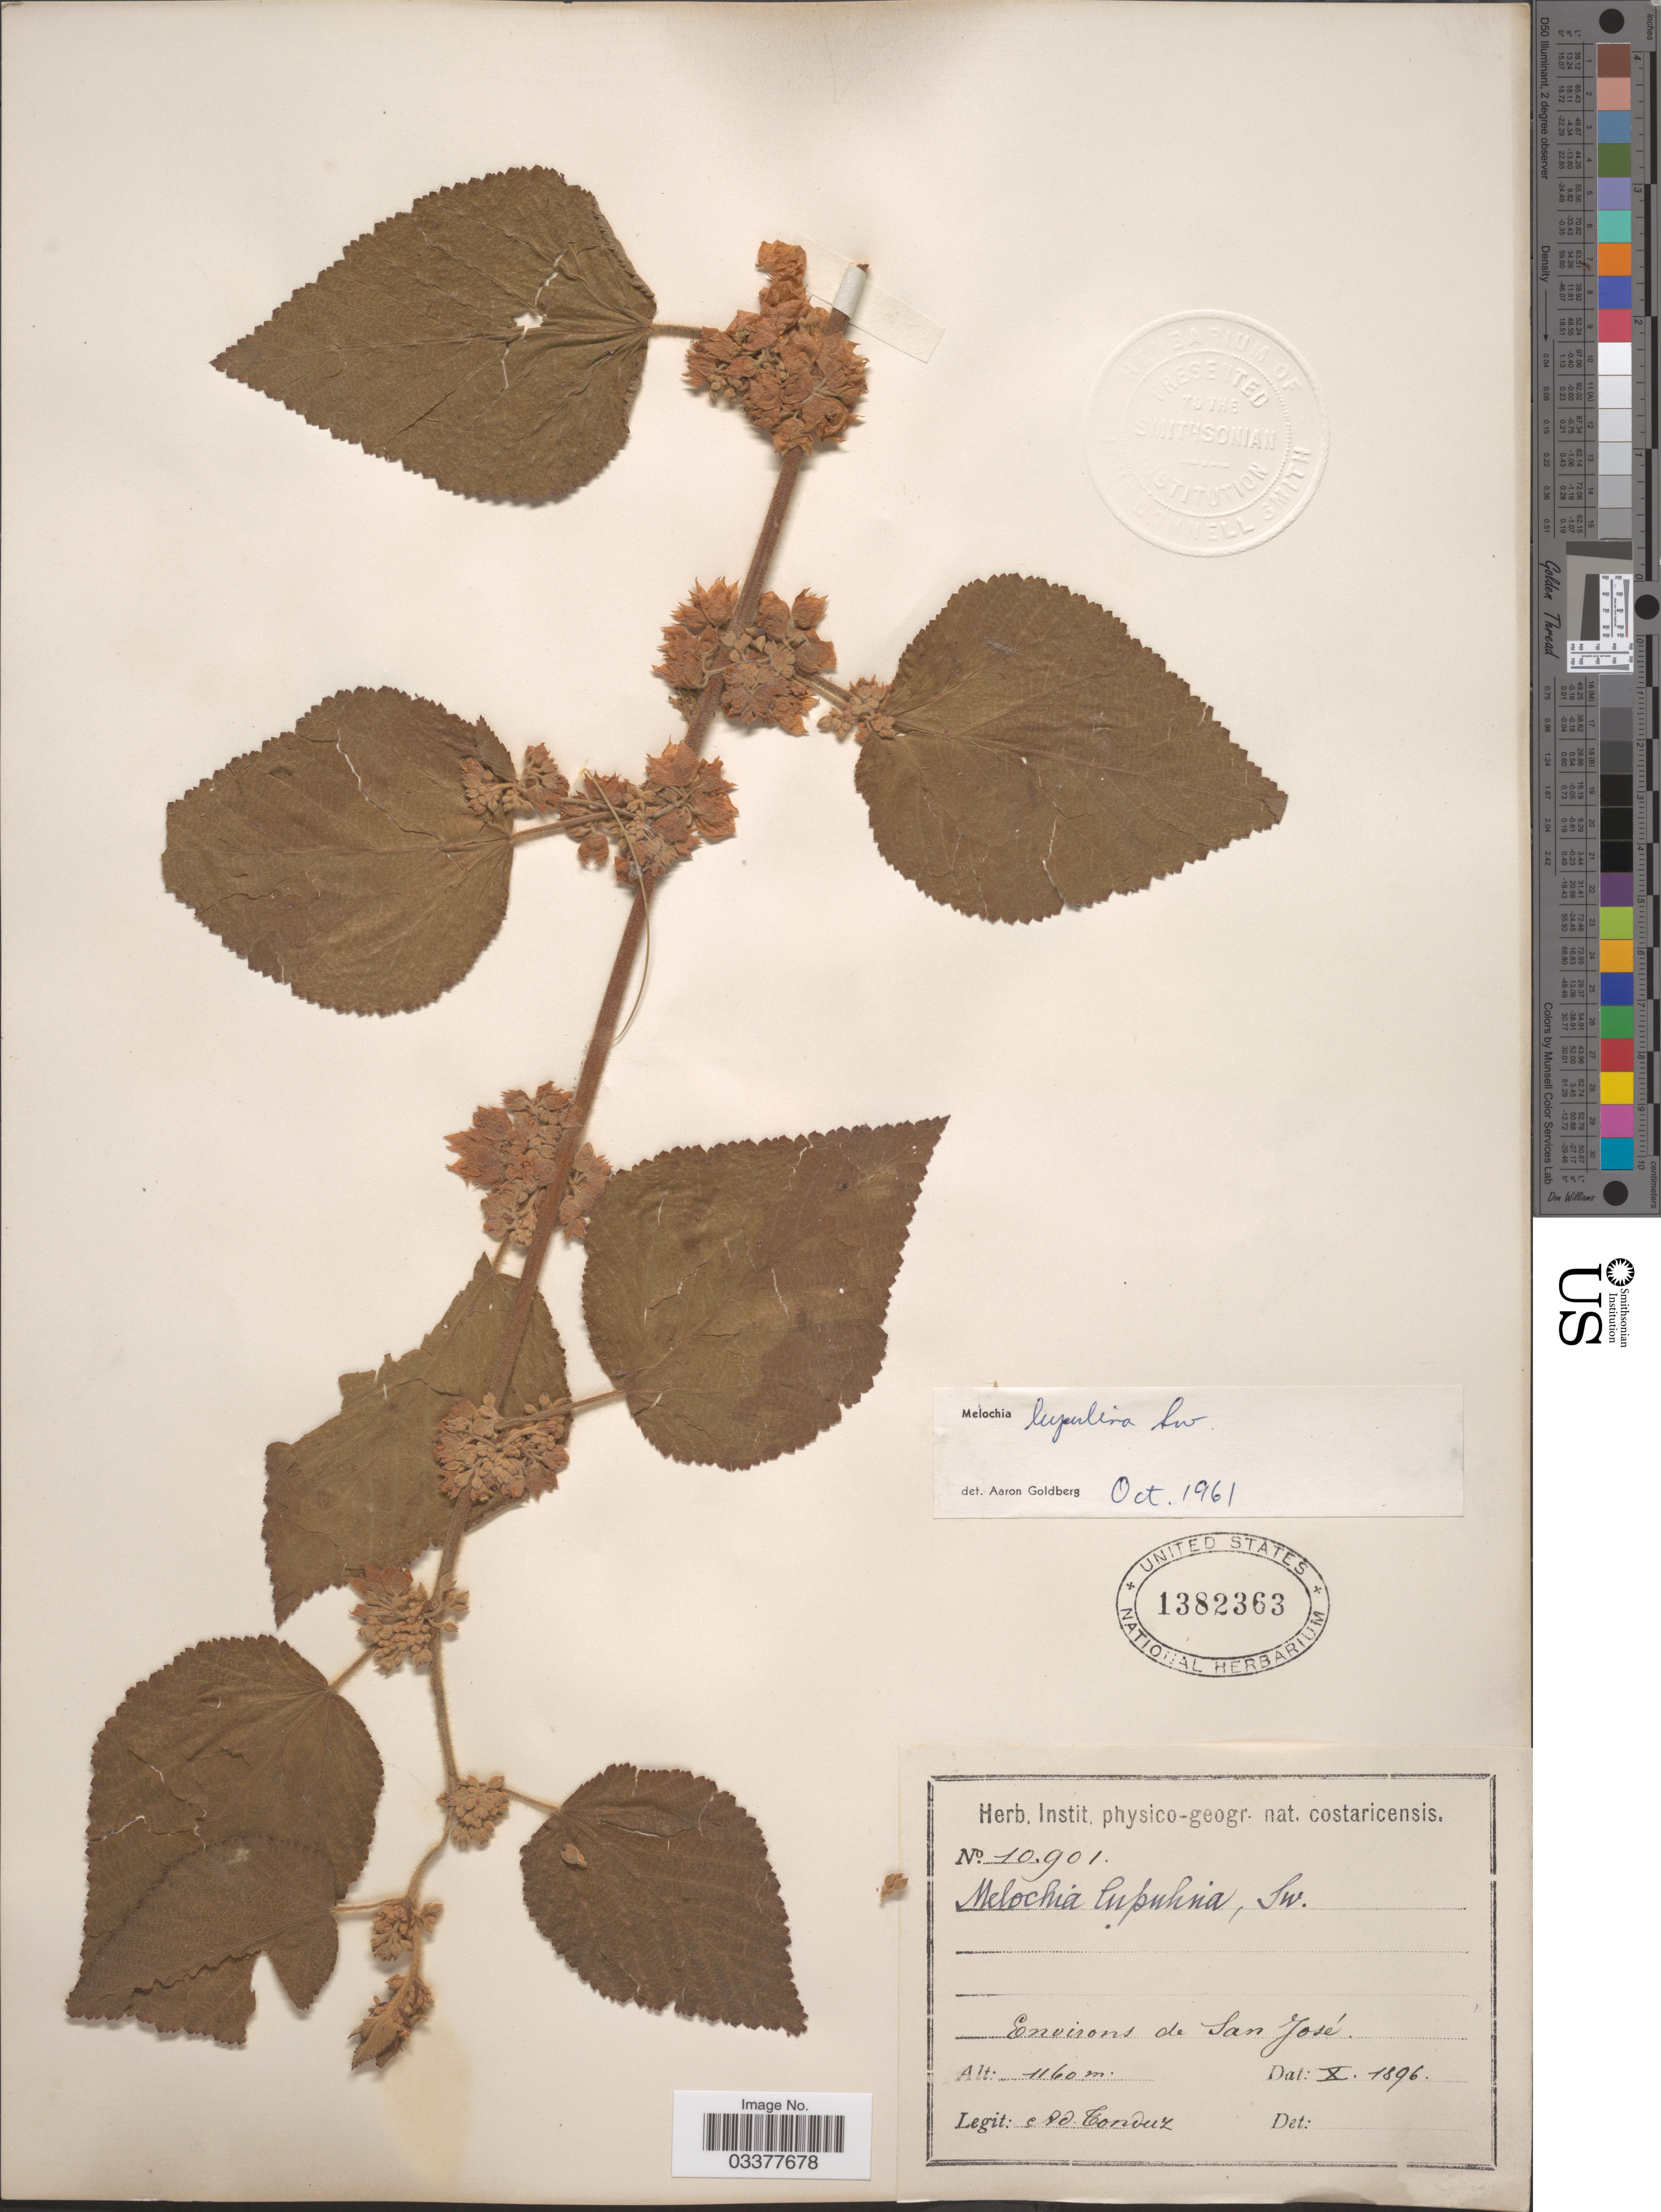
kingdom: Plantae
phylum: Tracheophyta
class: Magnoliopsida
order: Malvales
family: Malvaceae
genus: Melochia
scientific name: Melochia lupulina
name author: Sw.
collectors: A. Tonduz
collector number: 10901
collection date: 1896-10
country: Costa Rica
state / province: San José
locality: Environs de San José.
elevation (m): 1160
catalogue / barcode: US 1382363